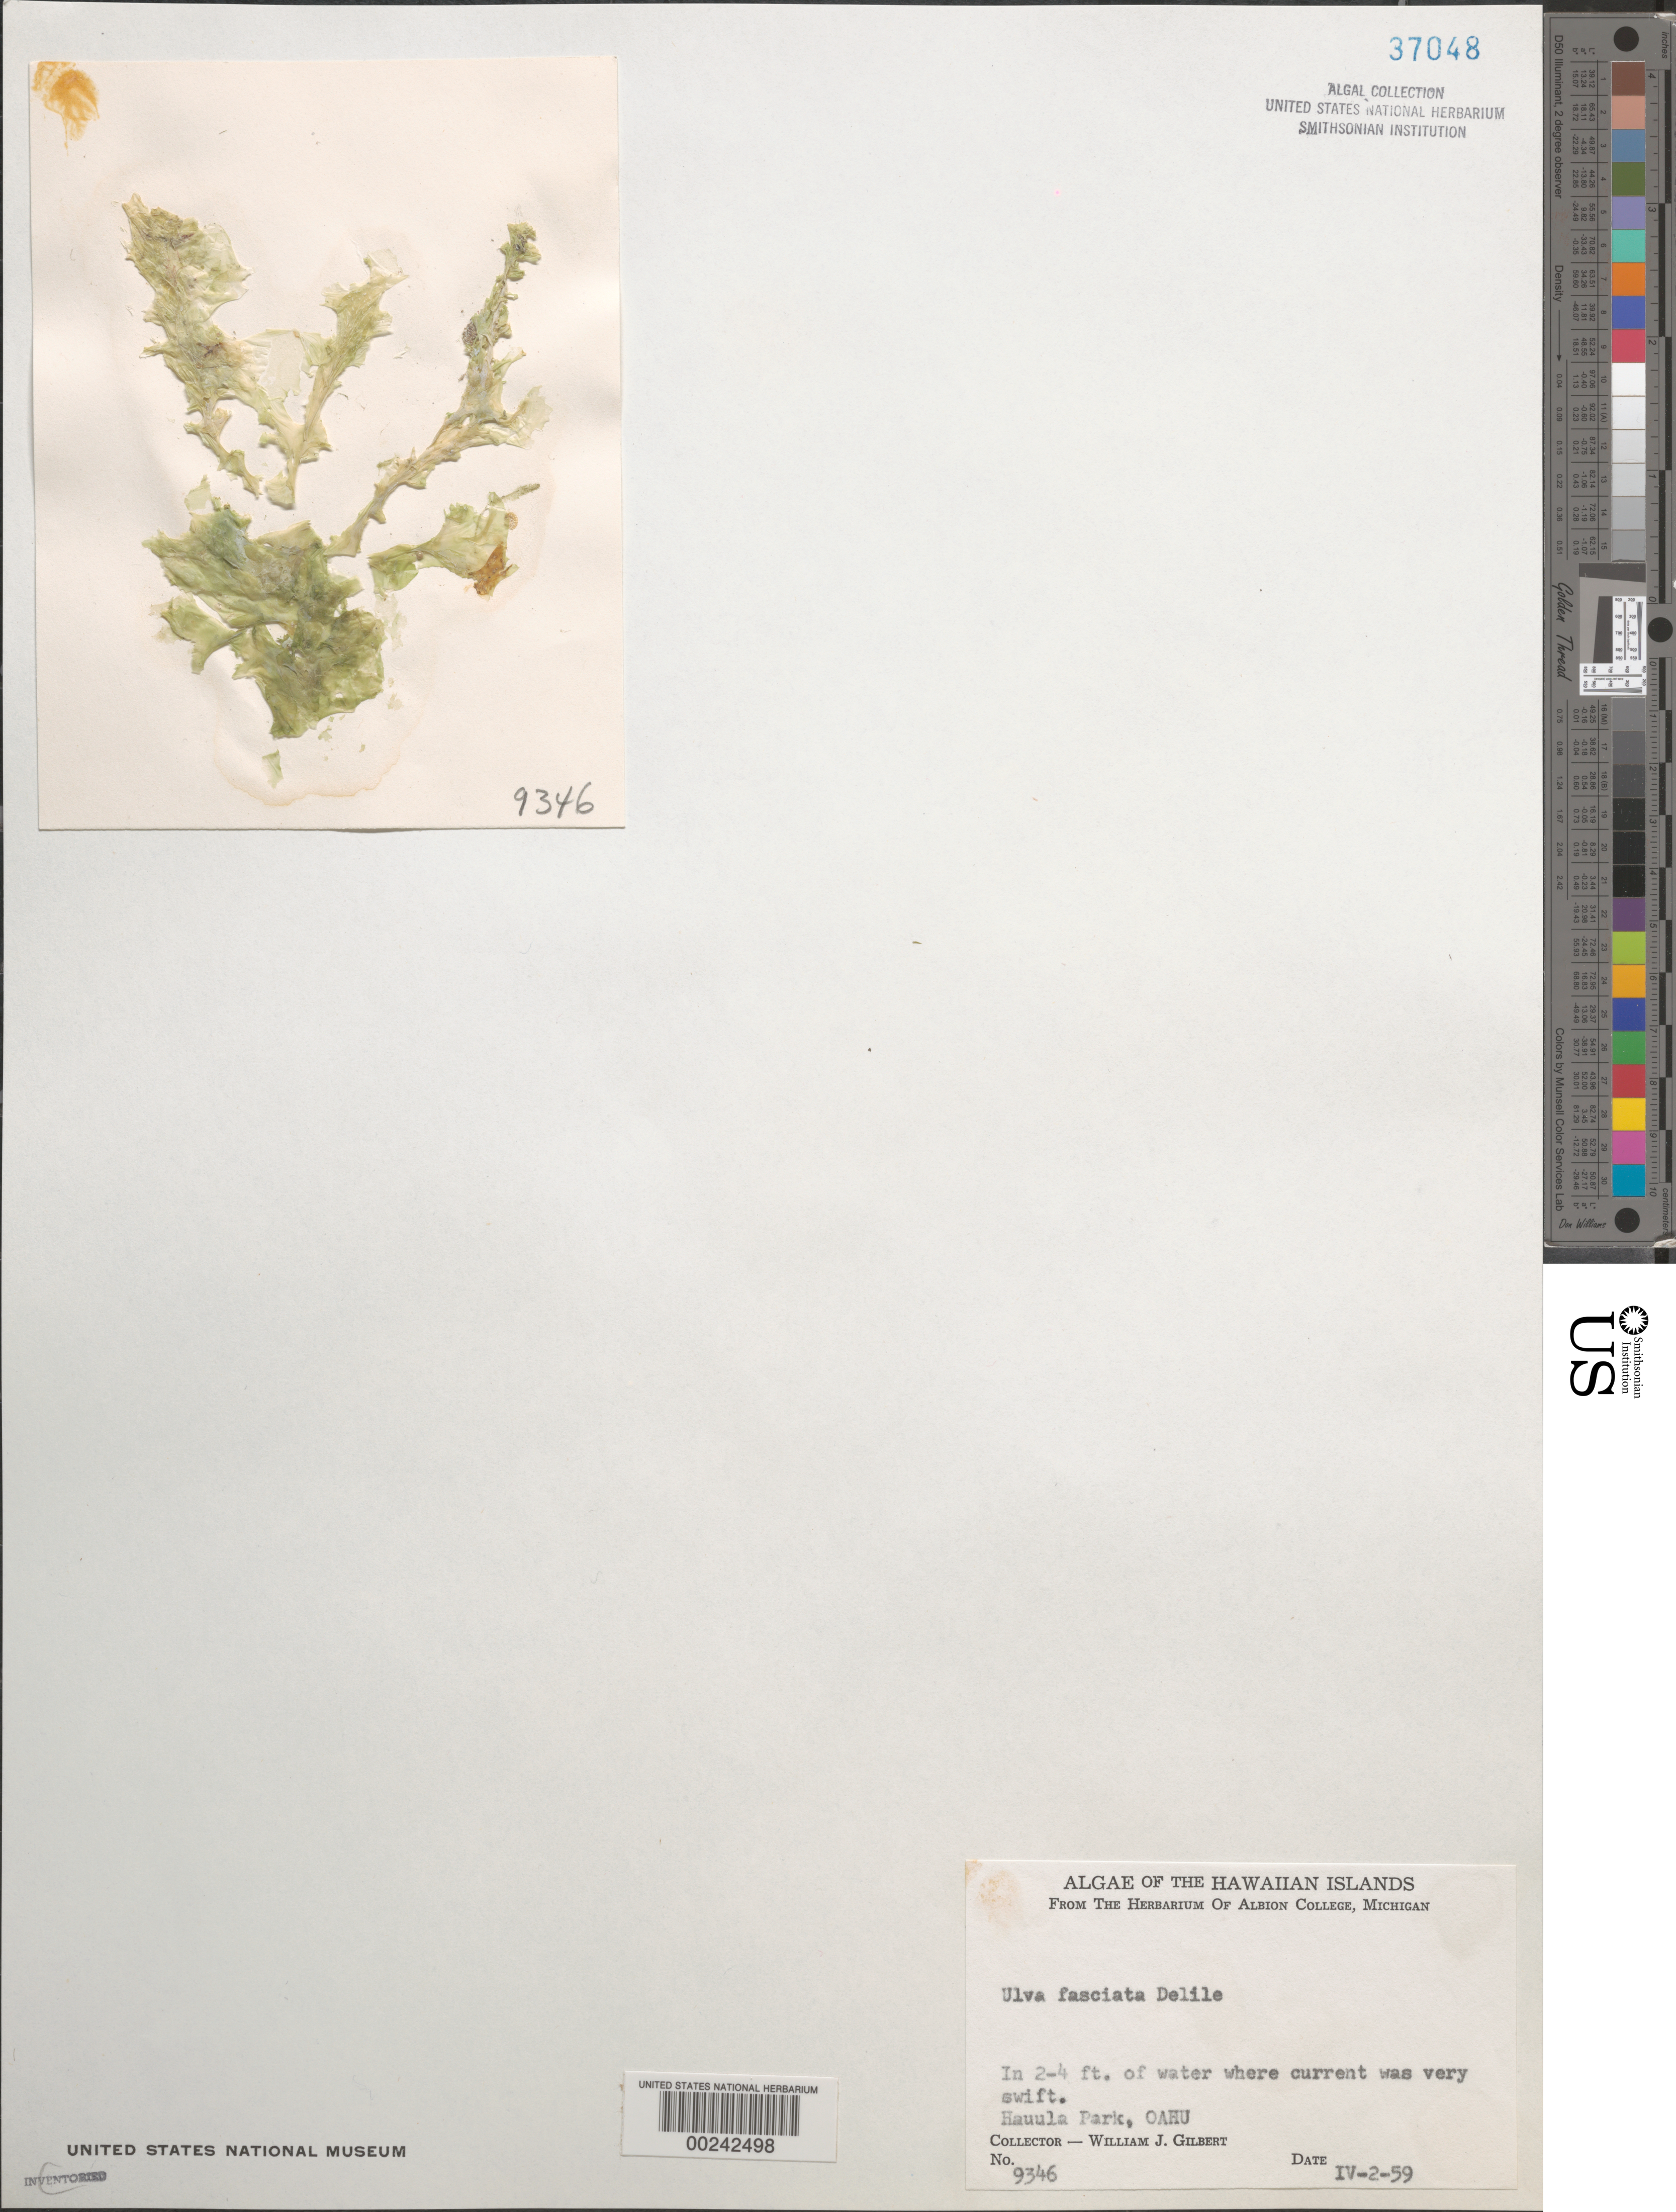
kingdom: Plantae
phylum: Chlorophyta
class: Ulvophyceae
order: Ulvales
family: Ulvaceae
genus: Ulva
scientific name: Ulva lactuca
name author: L.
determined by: Algae name updating Project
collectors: W. J. Gilbert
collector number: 9346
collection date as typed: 02 Apr 1959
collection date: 1959-04-02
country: United States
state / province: Hawaii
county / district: Honolulu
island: Oahu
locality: Hau'ula Park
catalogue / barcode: US 37048